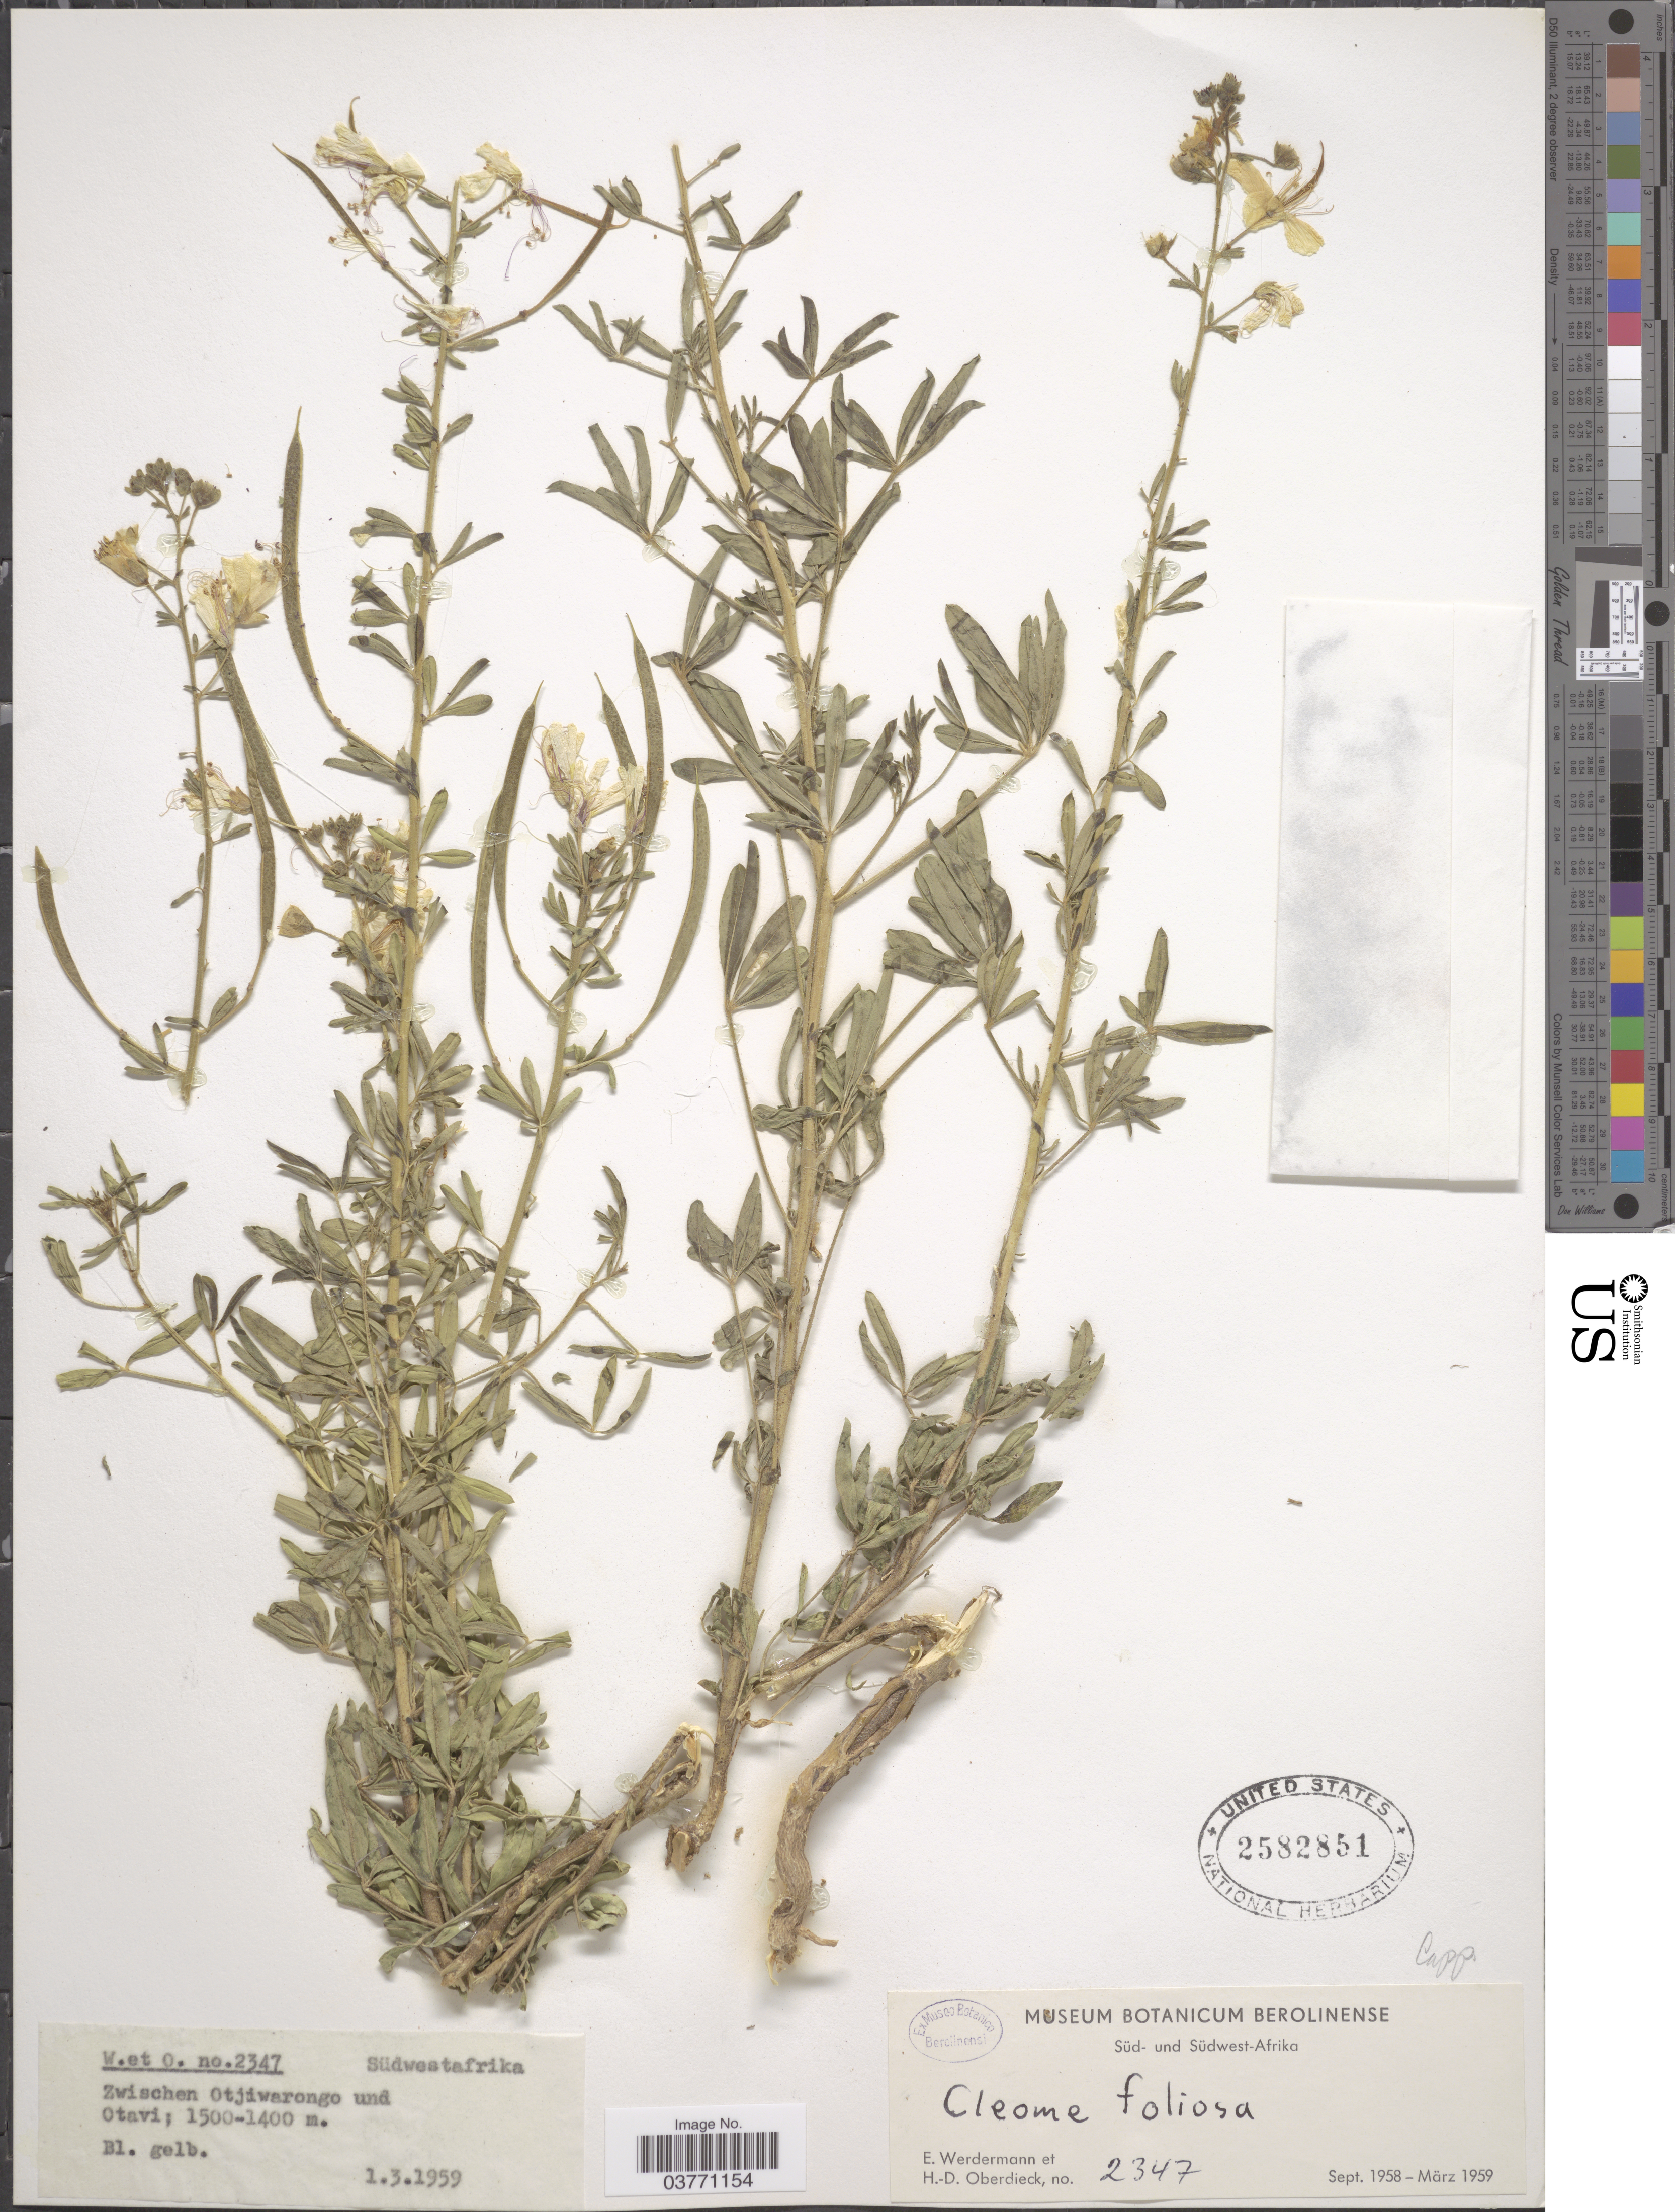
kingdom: Plantae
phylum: Tracheophyta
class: Magnoliopsida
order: Brassicales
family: Cleomaceae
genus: Kersia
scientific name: Kersia foliosa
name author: (Hook. f.) Roalson & J.C. Hall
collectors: E. Werdermann & H. Oberdieck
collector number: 2347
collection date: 1959-03-01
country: Namibia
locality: Südwestafrica. Zwischen Otjiwarongo und Otavi.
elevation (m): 1400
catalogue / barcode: US 2582851